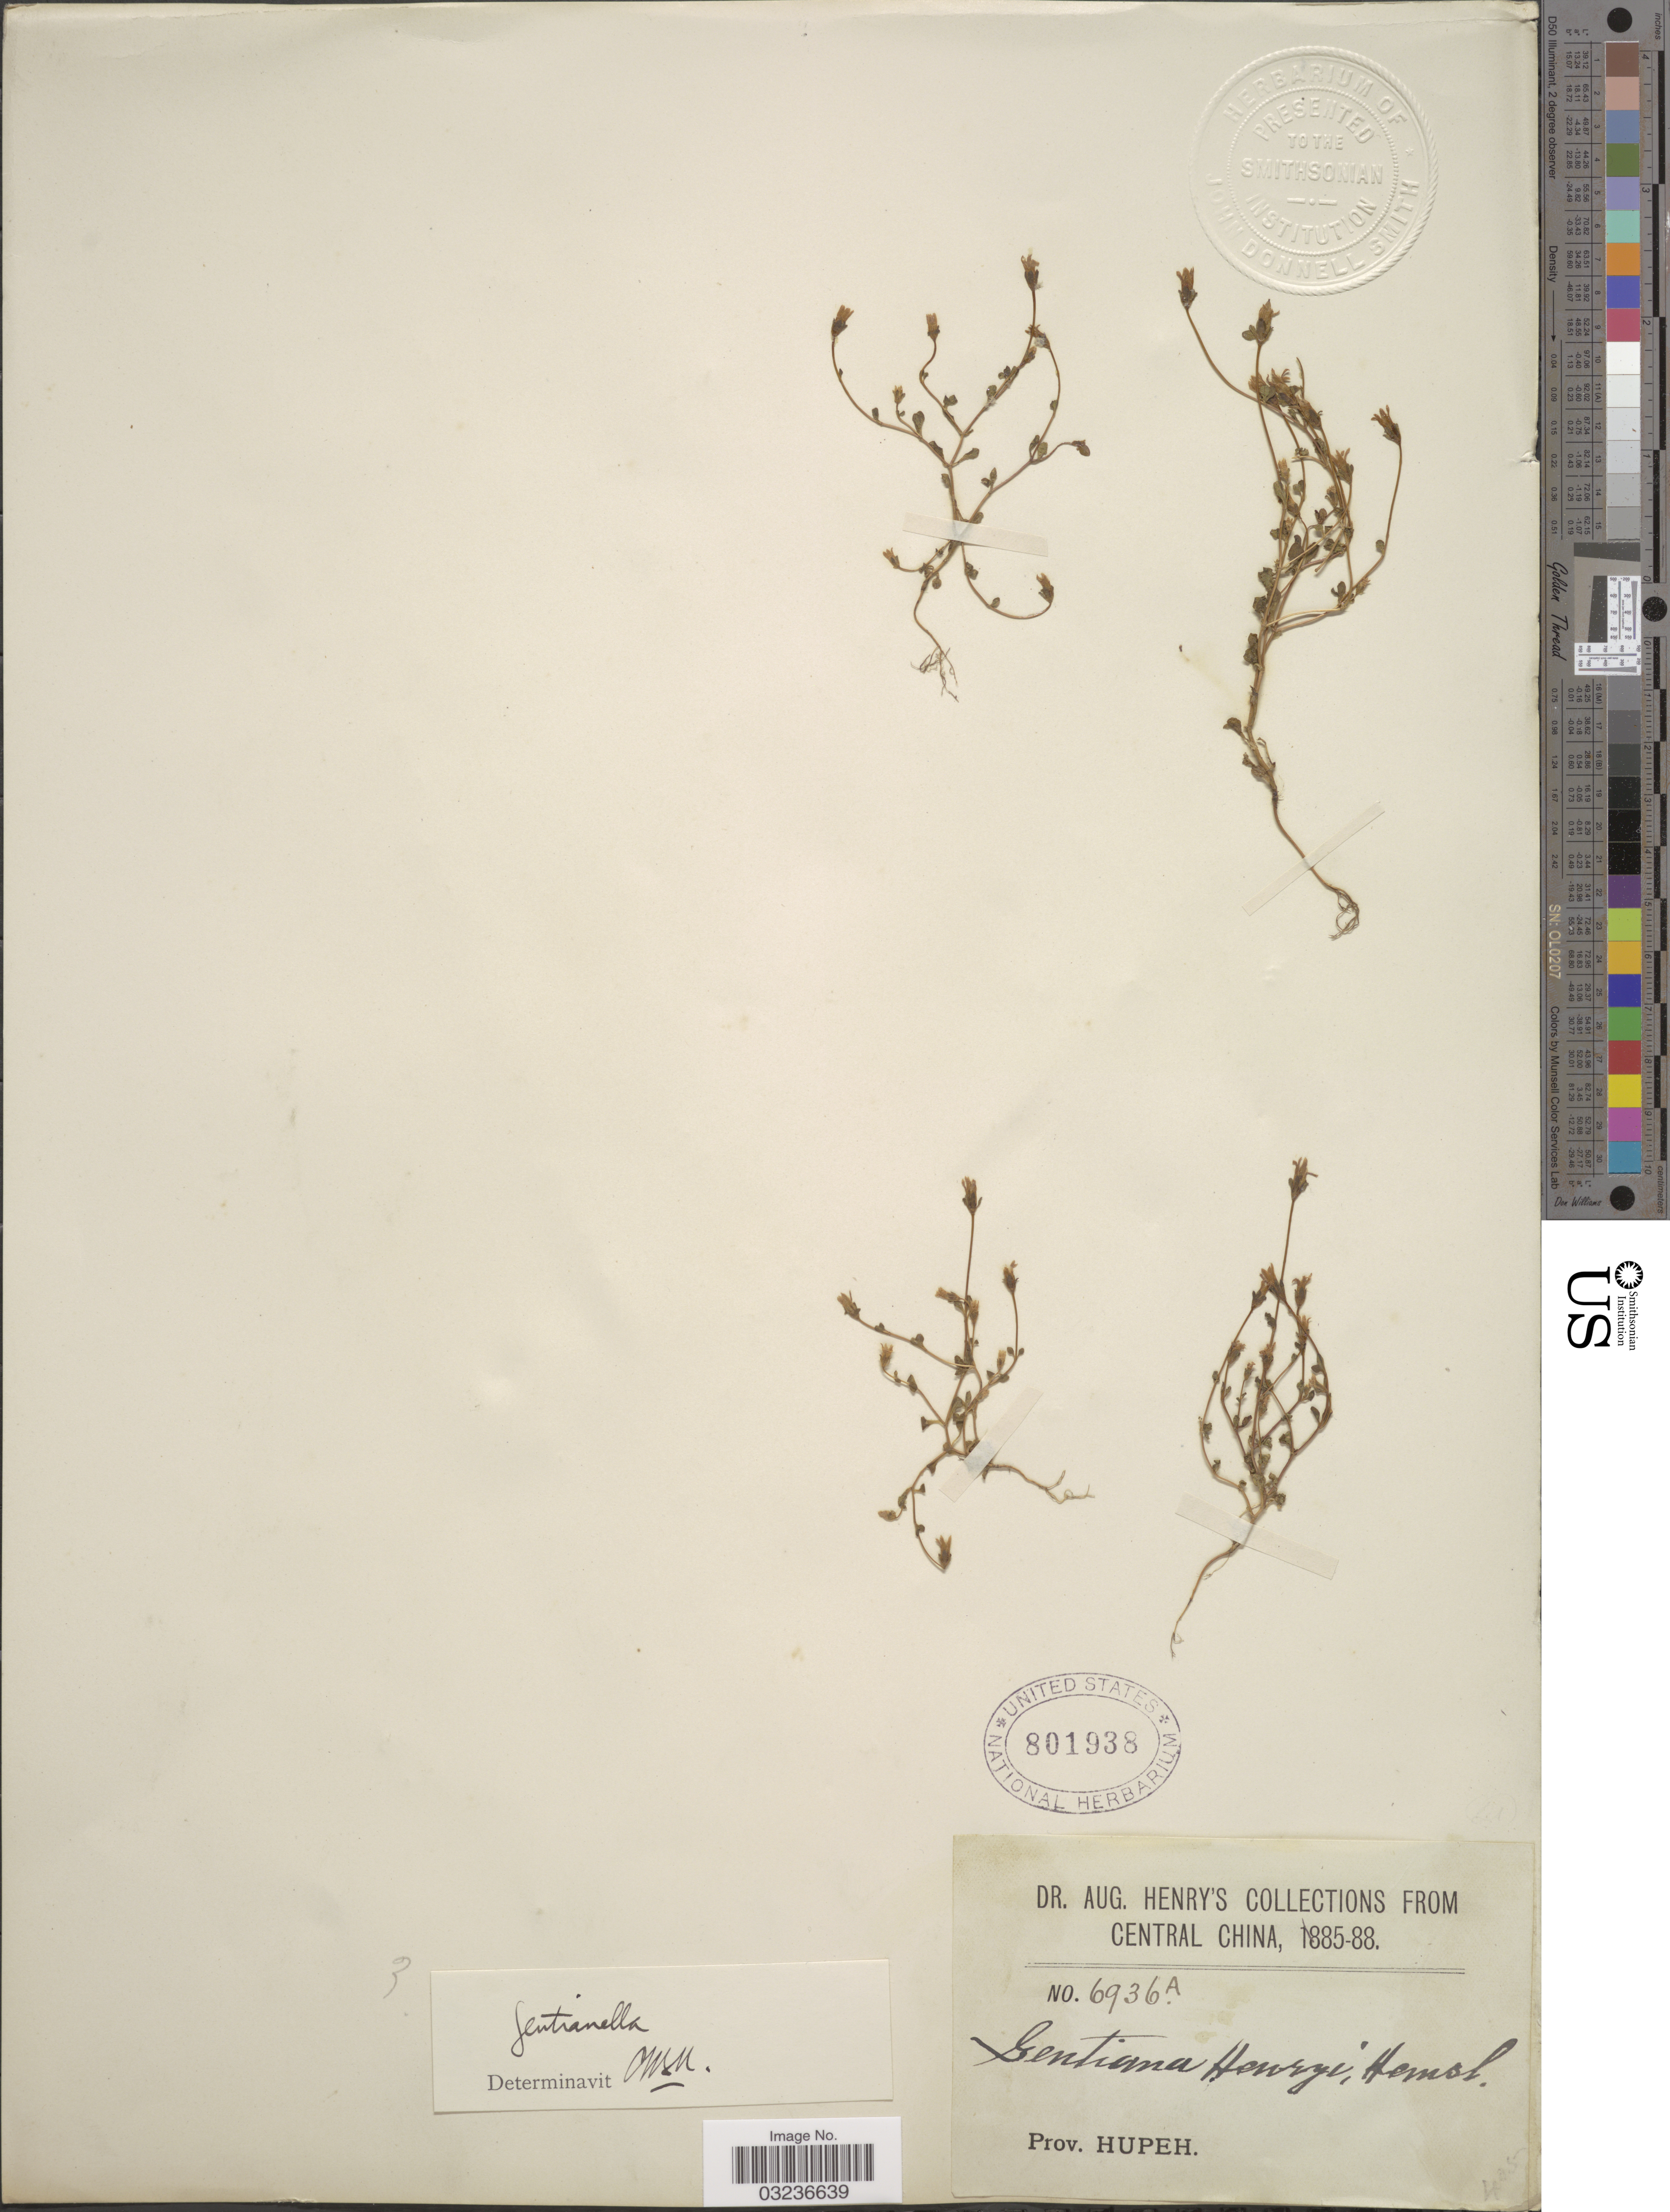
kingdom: Plantae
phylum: Tracheophyta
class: Magnoliopsida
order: Gentianales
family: Gentianaceae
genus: Gentiana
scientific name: Gentiana henryi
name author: Hemsl.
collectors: A. Henry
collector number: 6936 A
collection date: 1885/1888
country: China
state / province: Hubei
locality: Central China. Prov. Hupeh.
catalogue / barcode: US 801938